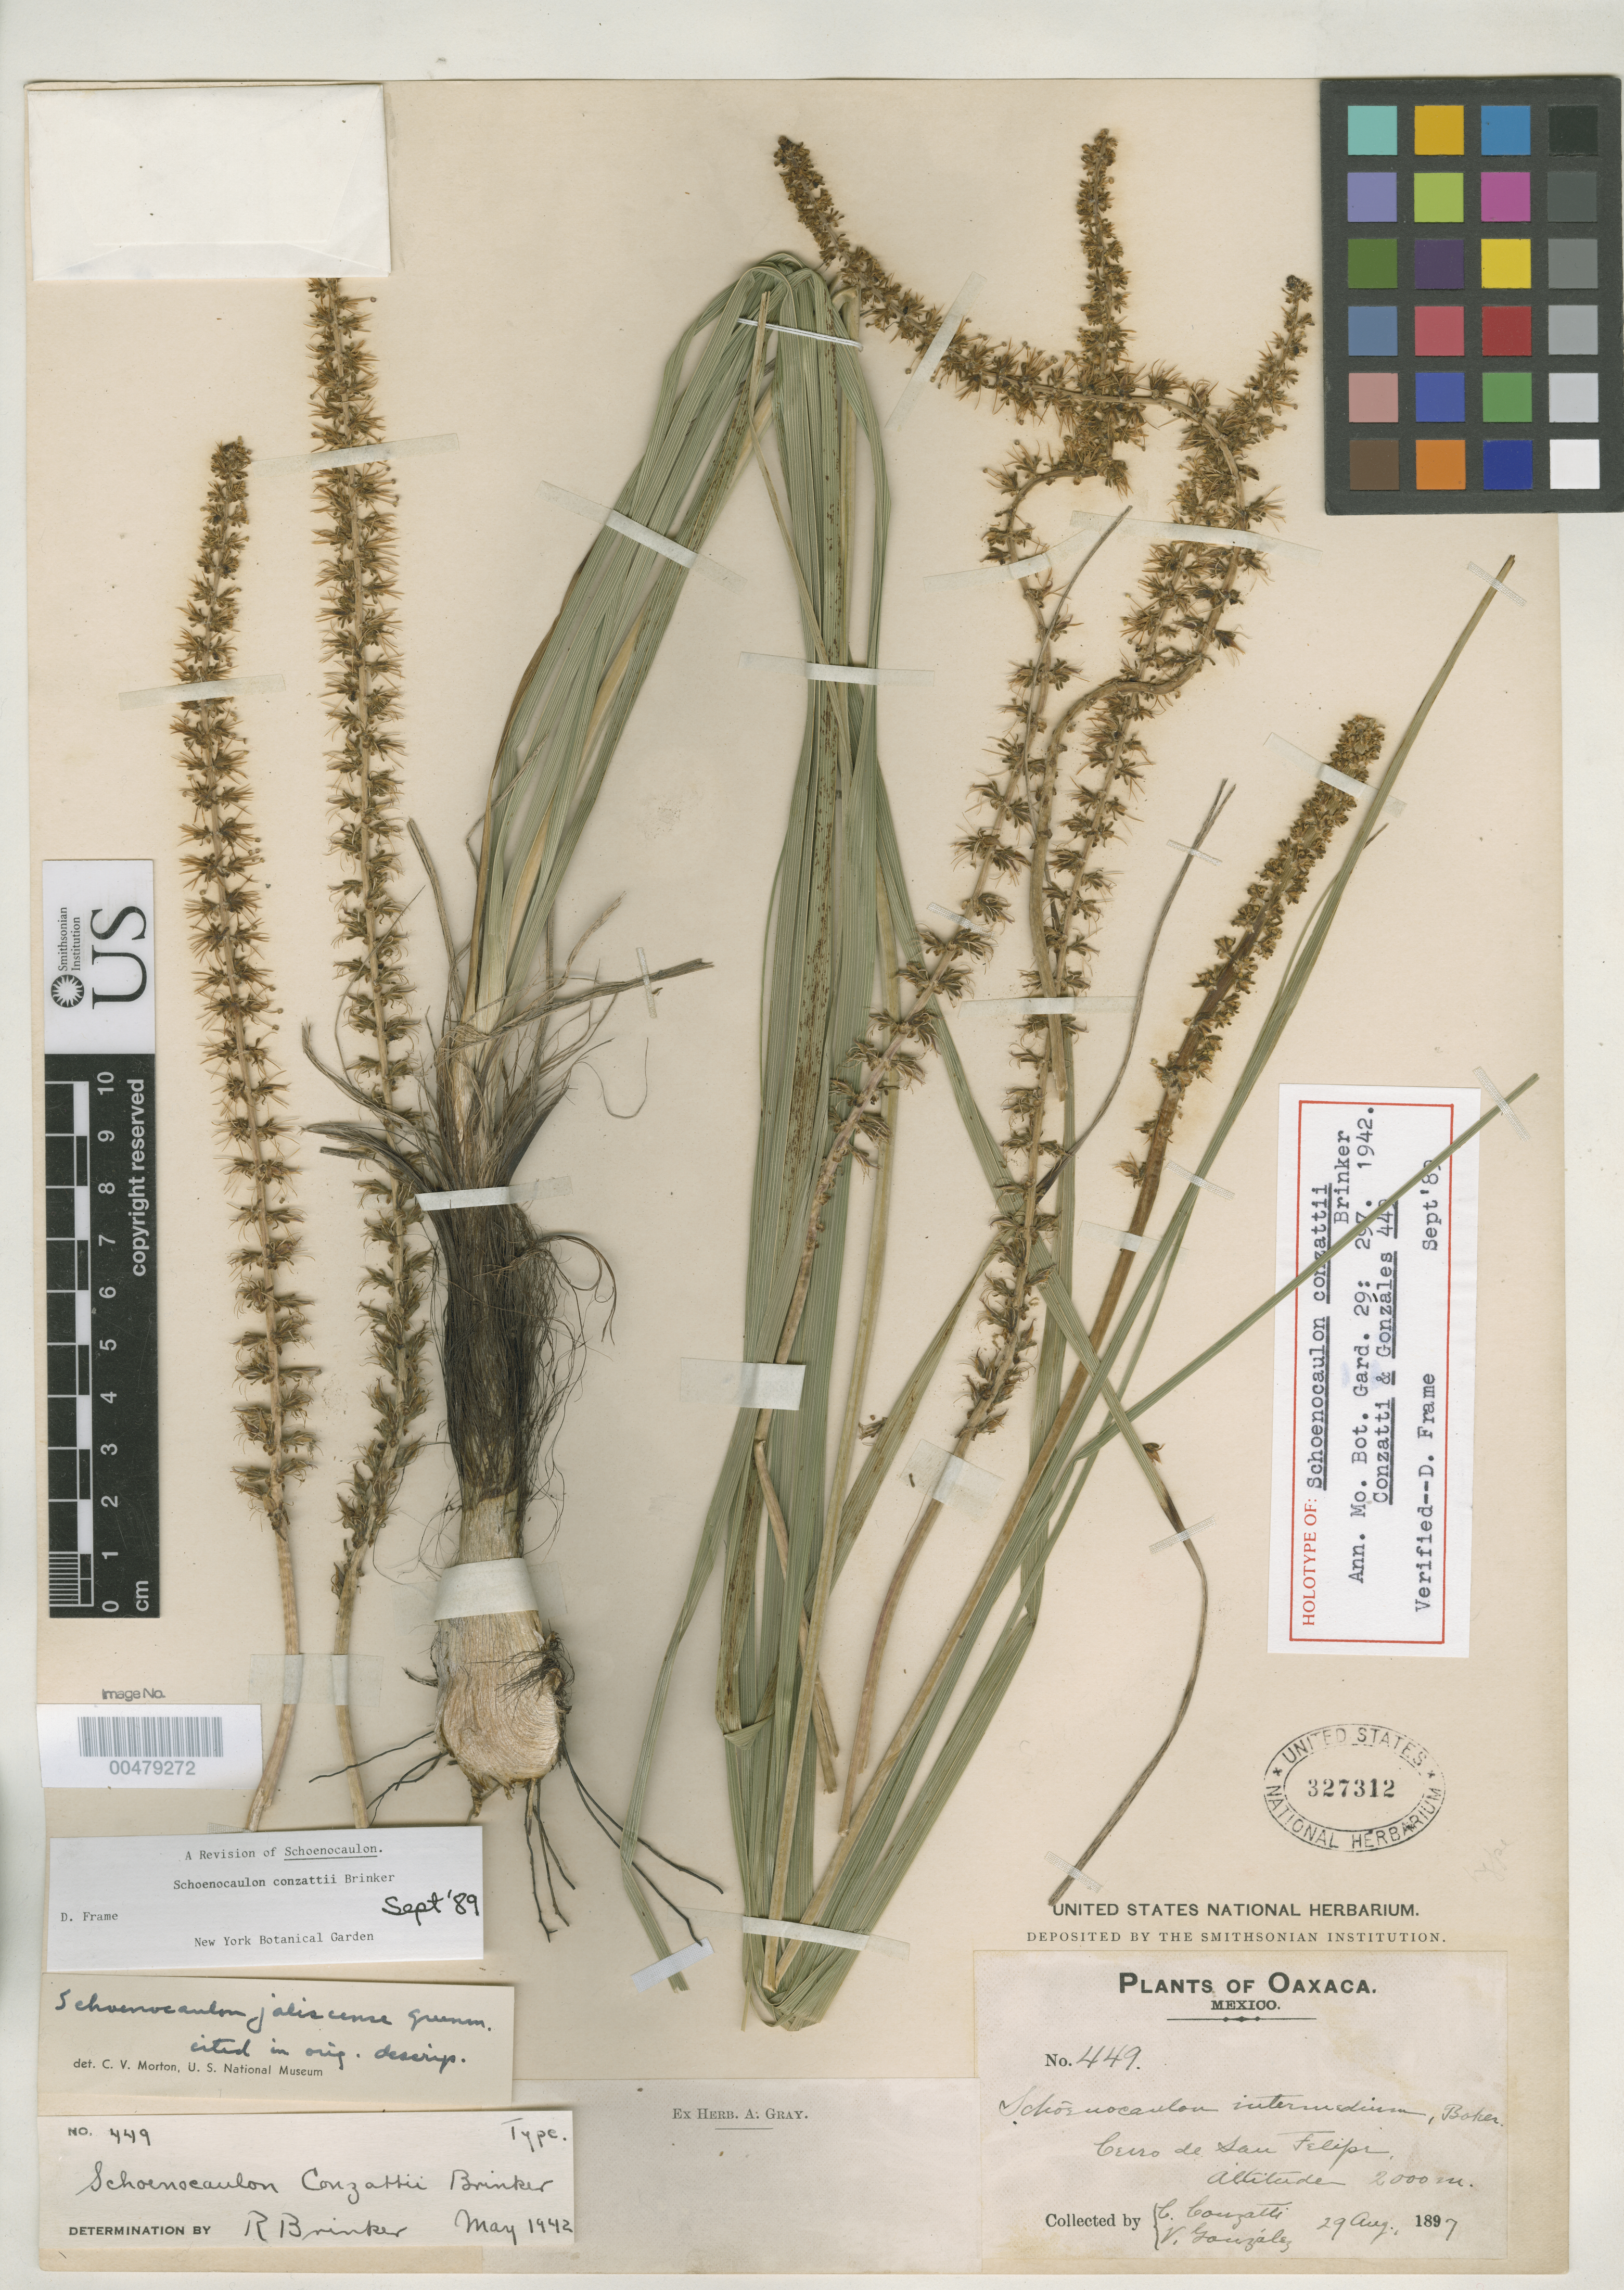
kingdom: Plantae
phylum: Tracheophyta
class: Liliopsida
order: Liliales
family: Melanthiaceae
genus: Schoenocaulon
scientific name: Schoenocaulon conzattii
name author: Brinker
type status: Holotype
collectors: C. Conzatti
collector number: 449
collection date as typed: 29 Aug 1897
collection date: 1897-08-29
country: Mexico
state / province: Oaxaca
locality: Cerro de San Felipe.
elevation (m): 2000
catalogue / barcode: US 327312